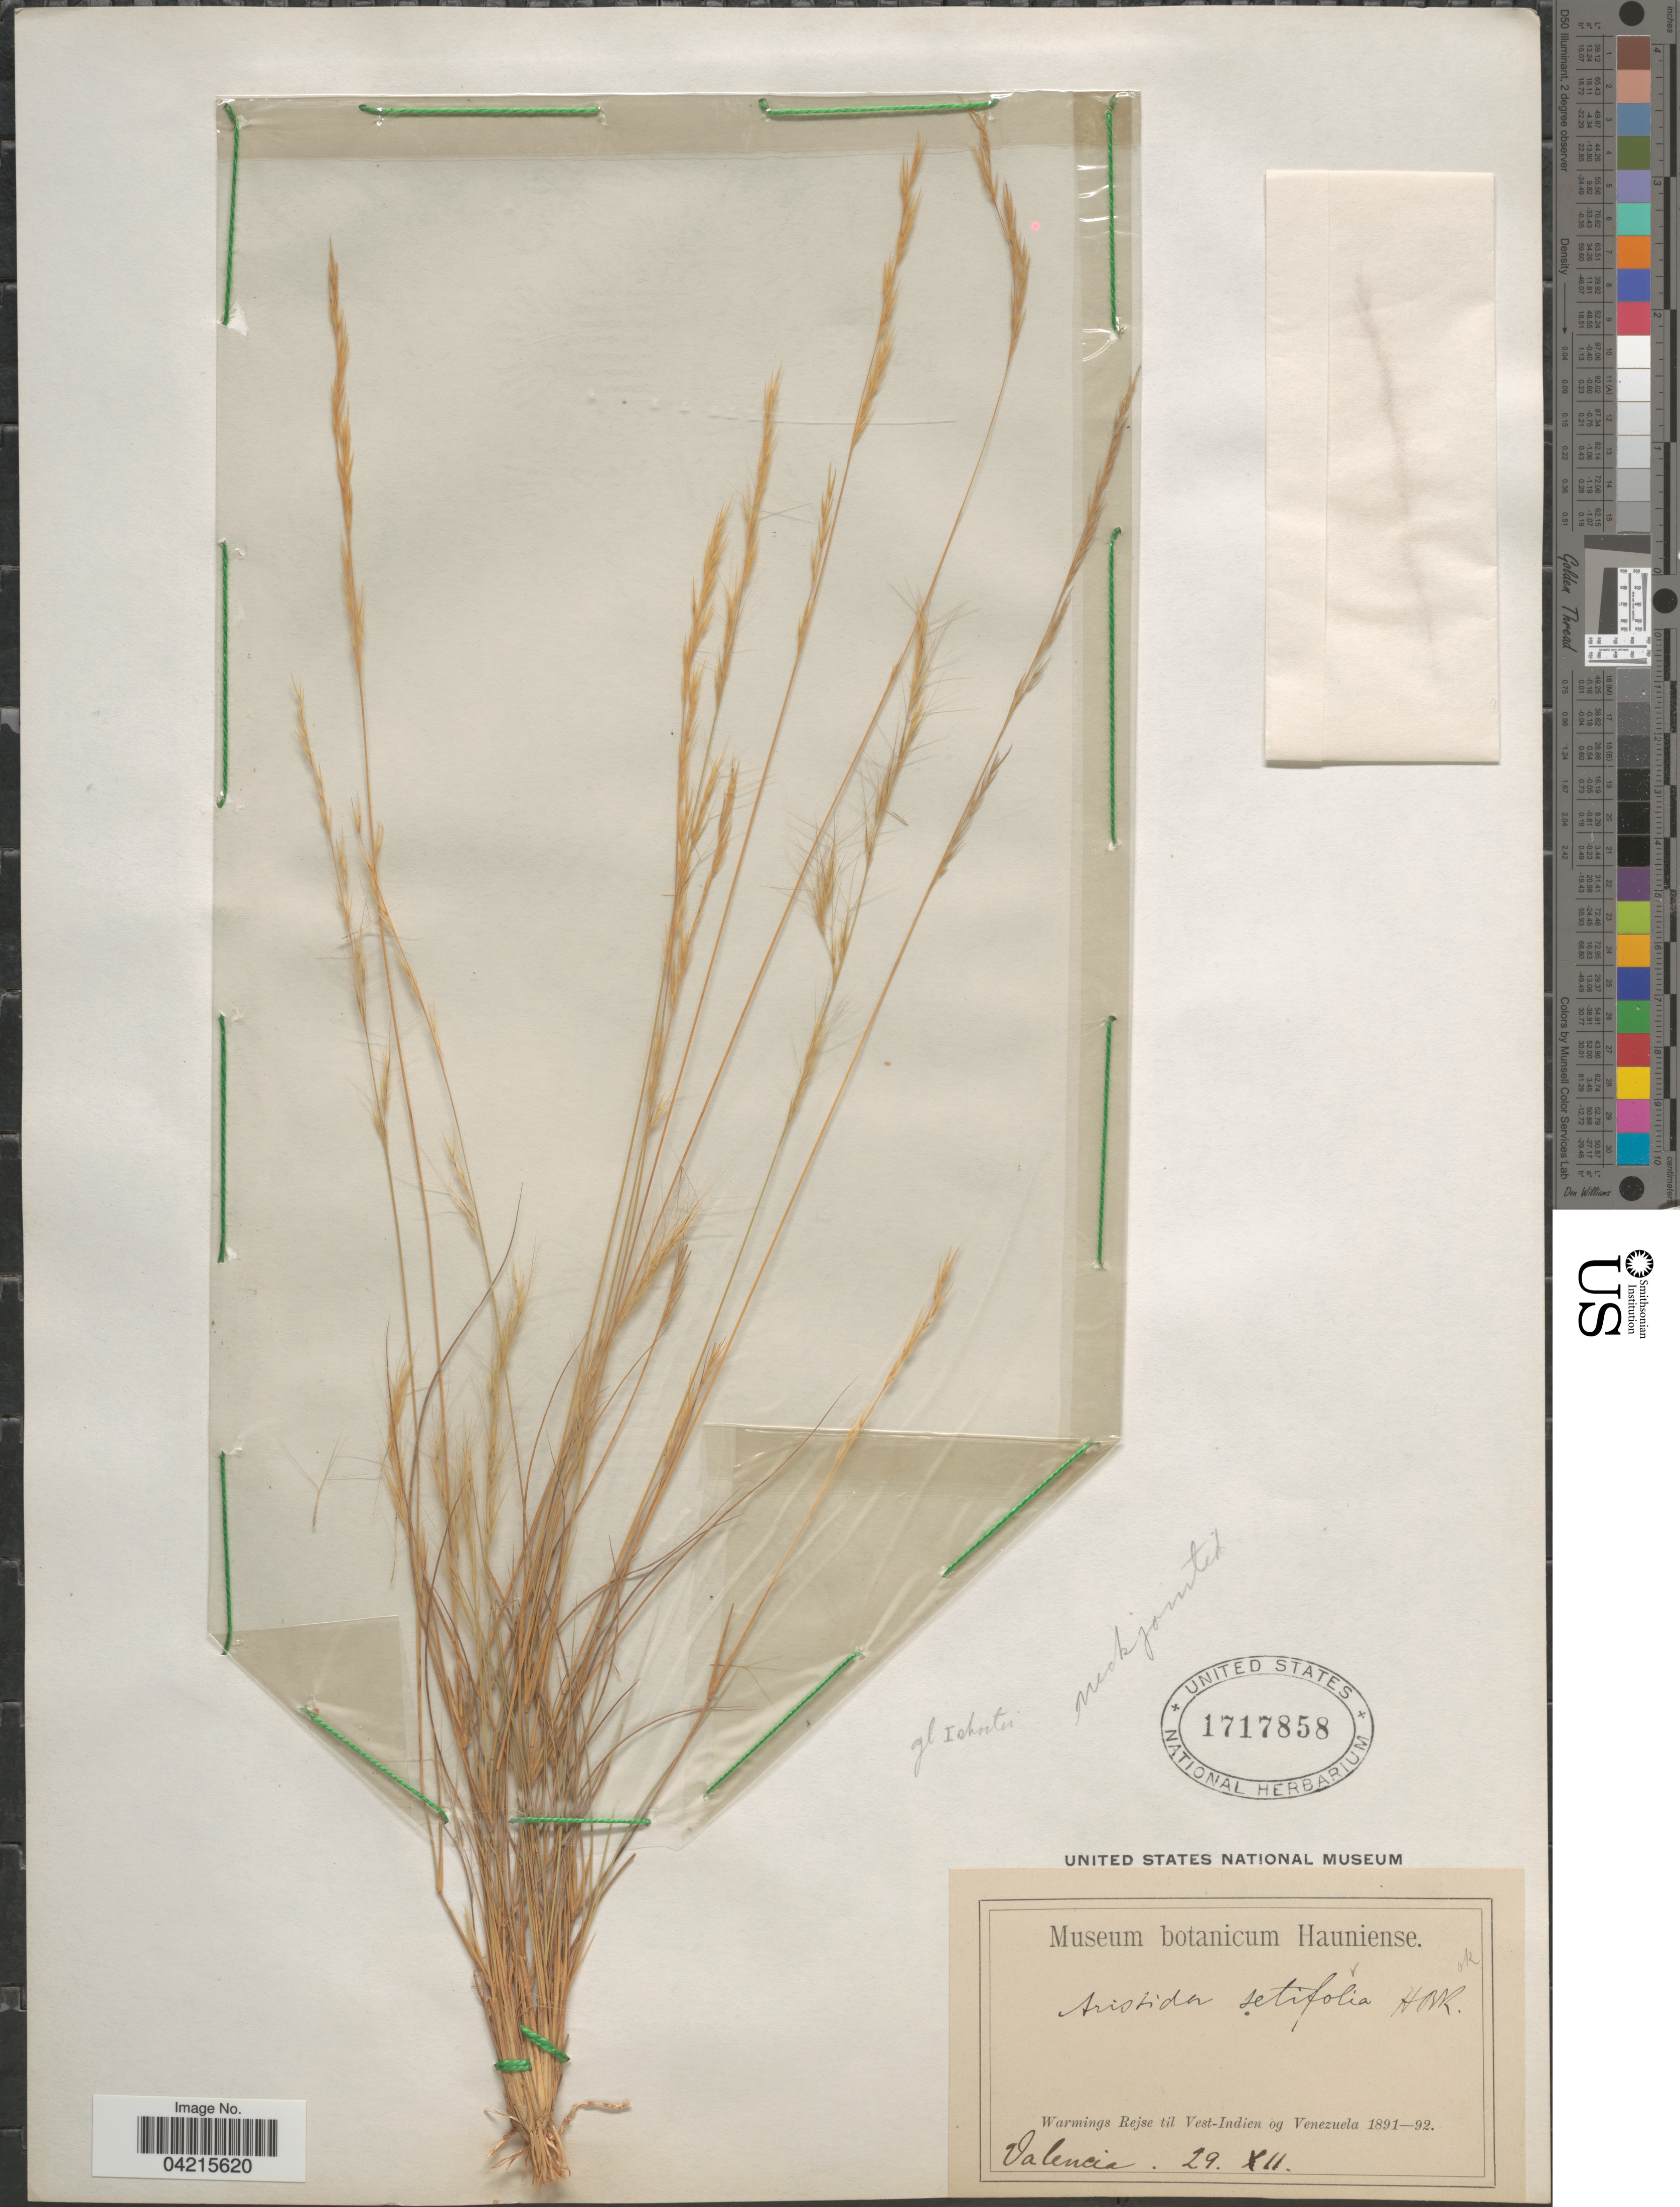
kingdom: Plantae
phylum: Tracheophyta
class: Liliopsida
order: Poales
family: Poaceae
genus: Aristida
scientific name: Aristida setifolia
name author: Kunth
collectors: -. Warmings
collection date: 1891-12-29/1892-12-29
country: Venezuela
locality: Rejse til Vest-Indien og Venezuela 1891-92. Valencia.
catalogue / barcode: US 1717858